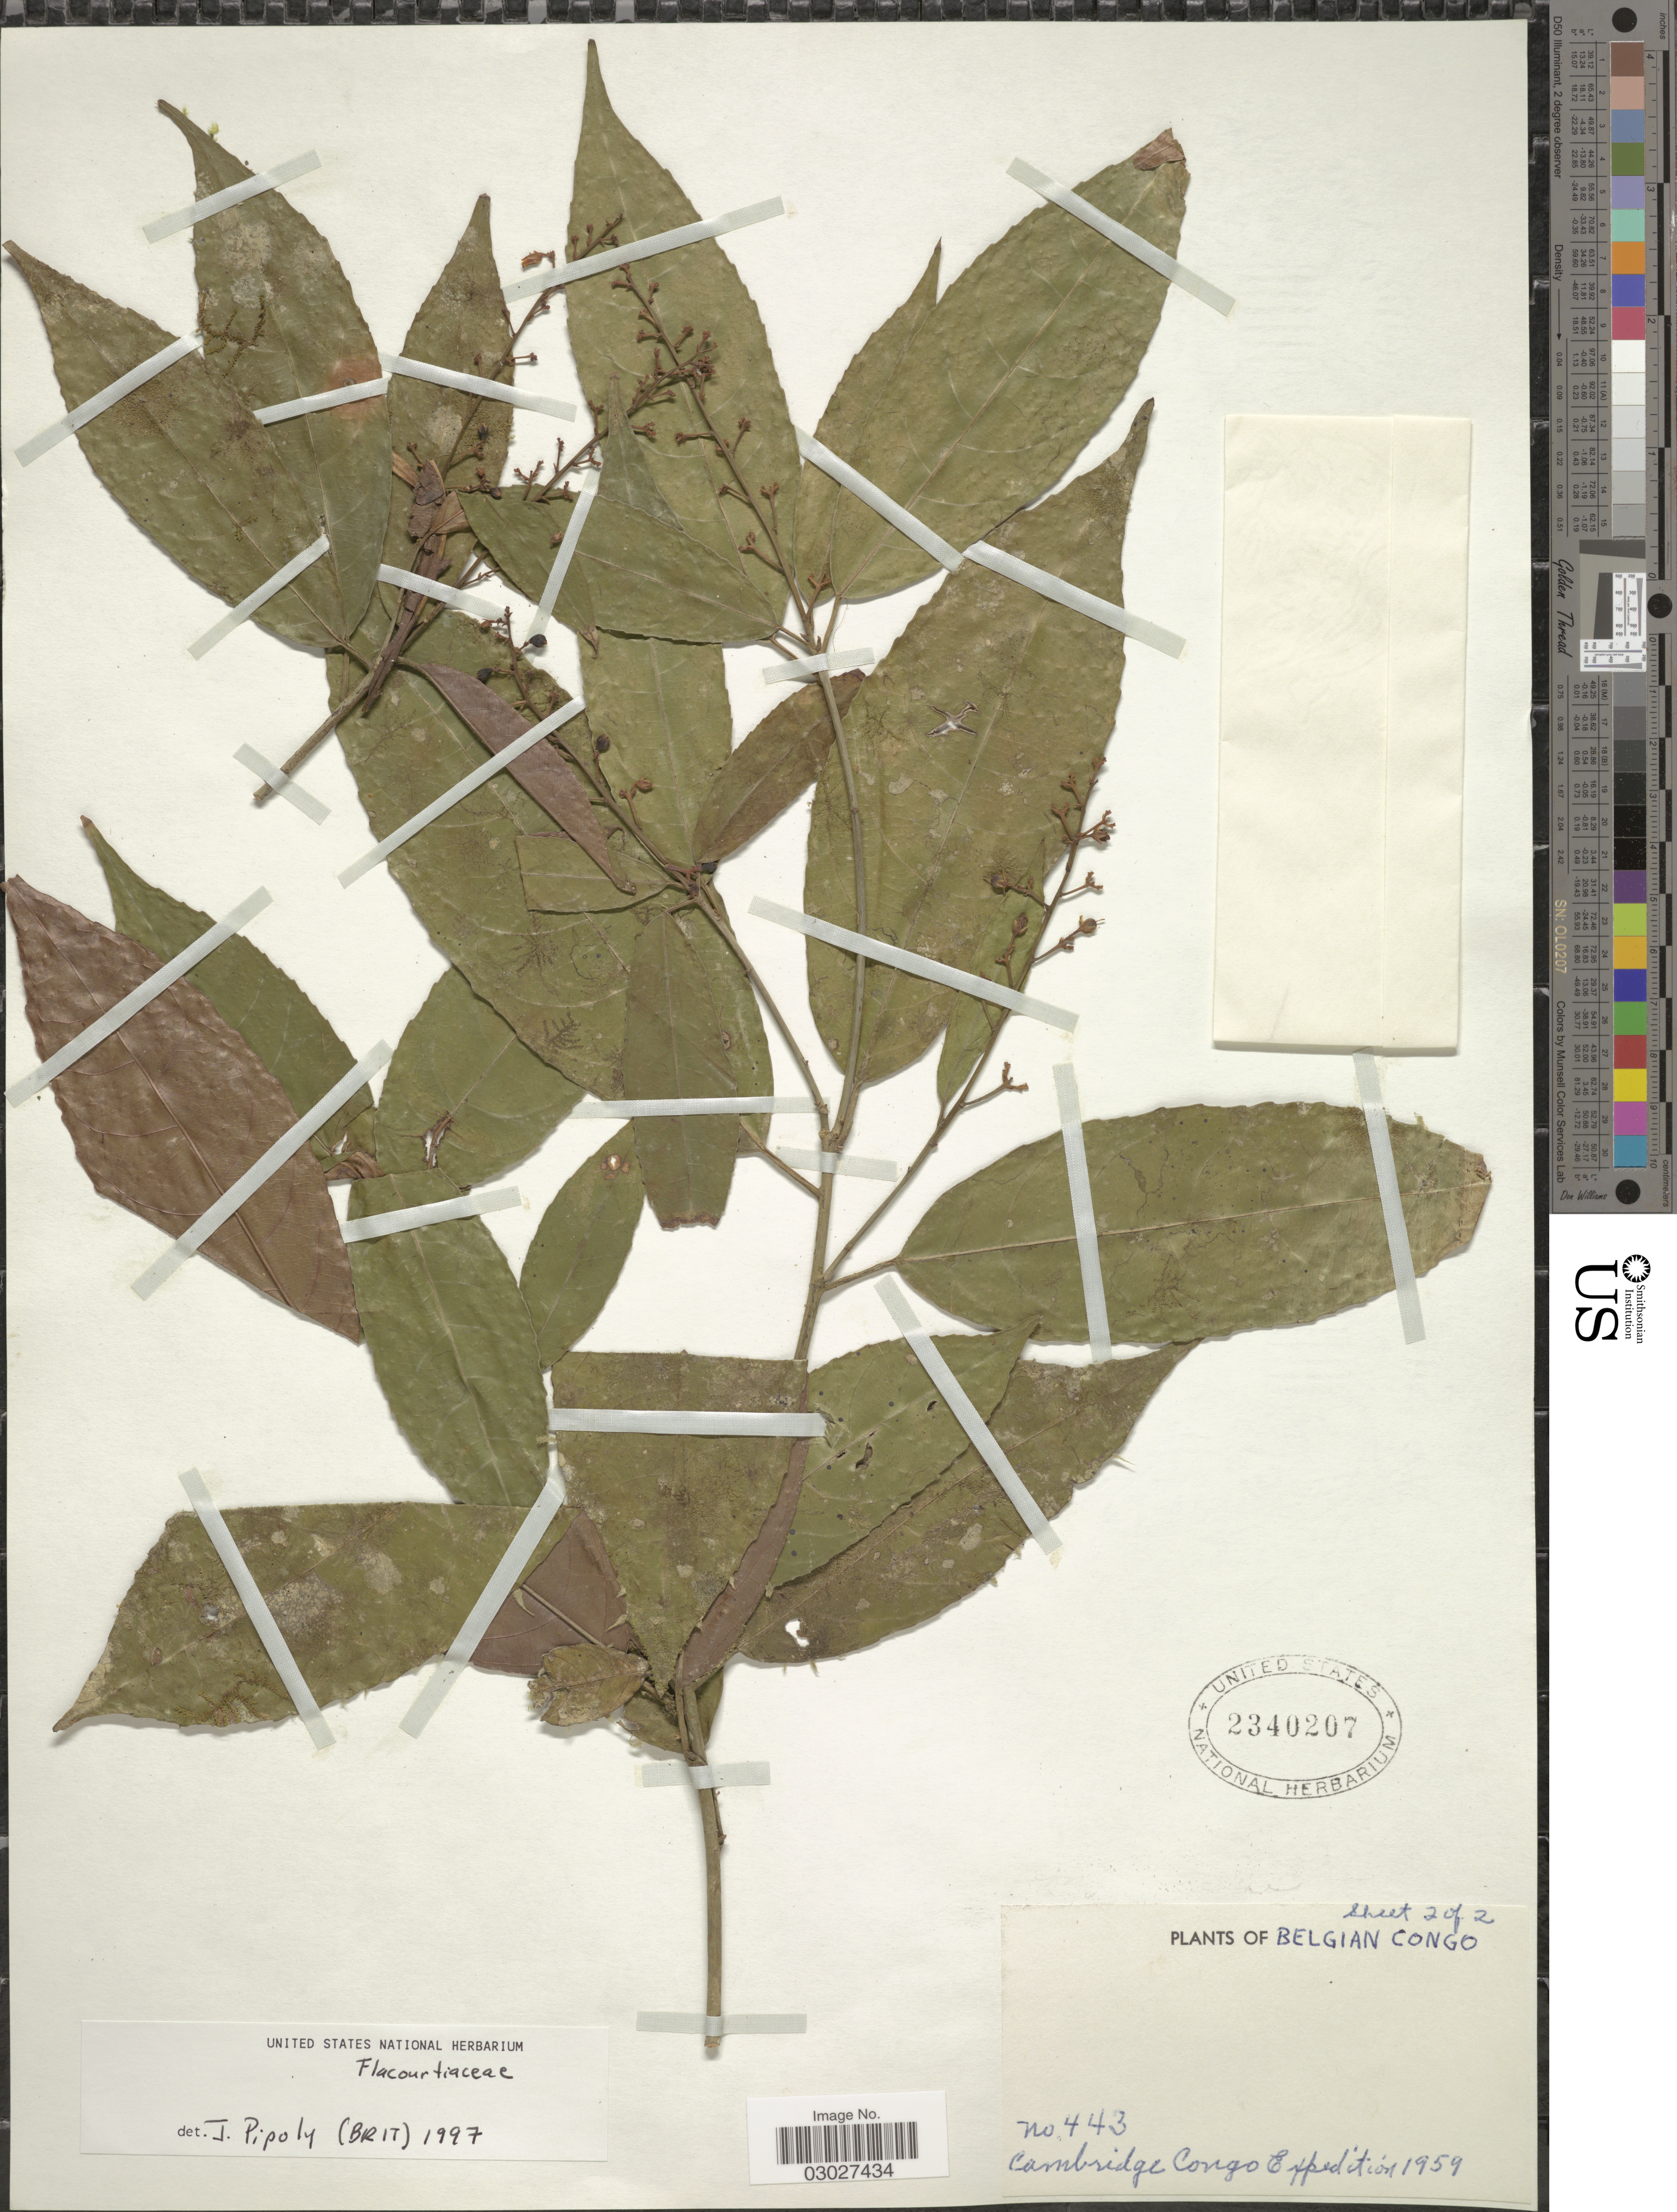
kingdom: Plantae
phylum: Tracheophyta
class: Magnoliopsida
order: Malpighiales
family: Salicaceae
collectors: Cambridge Congo Expedition 1959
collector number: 443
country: Congo, Democratic Republic of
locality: Belgian Congo.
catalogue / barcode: US 2340207